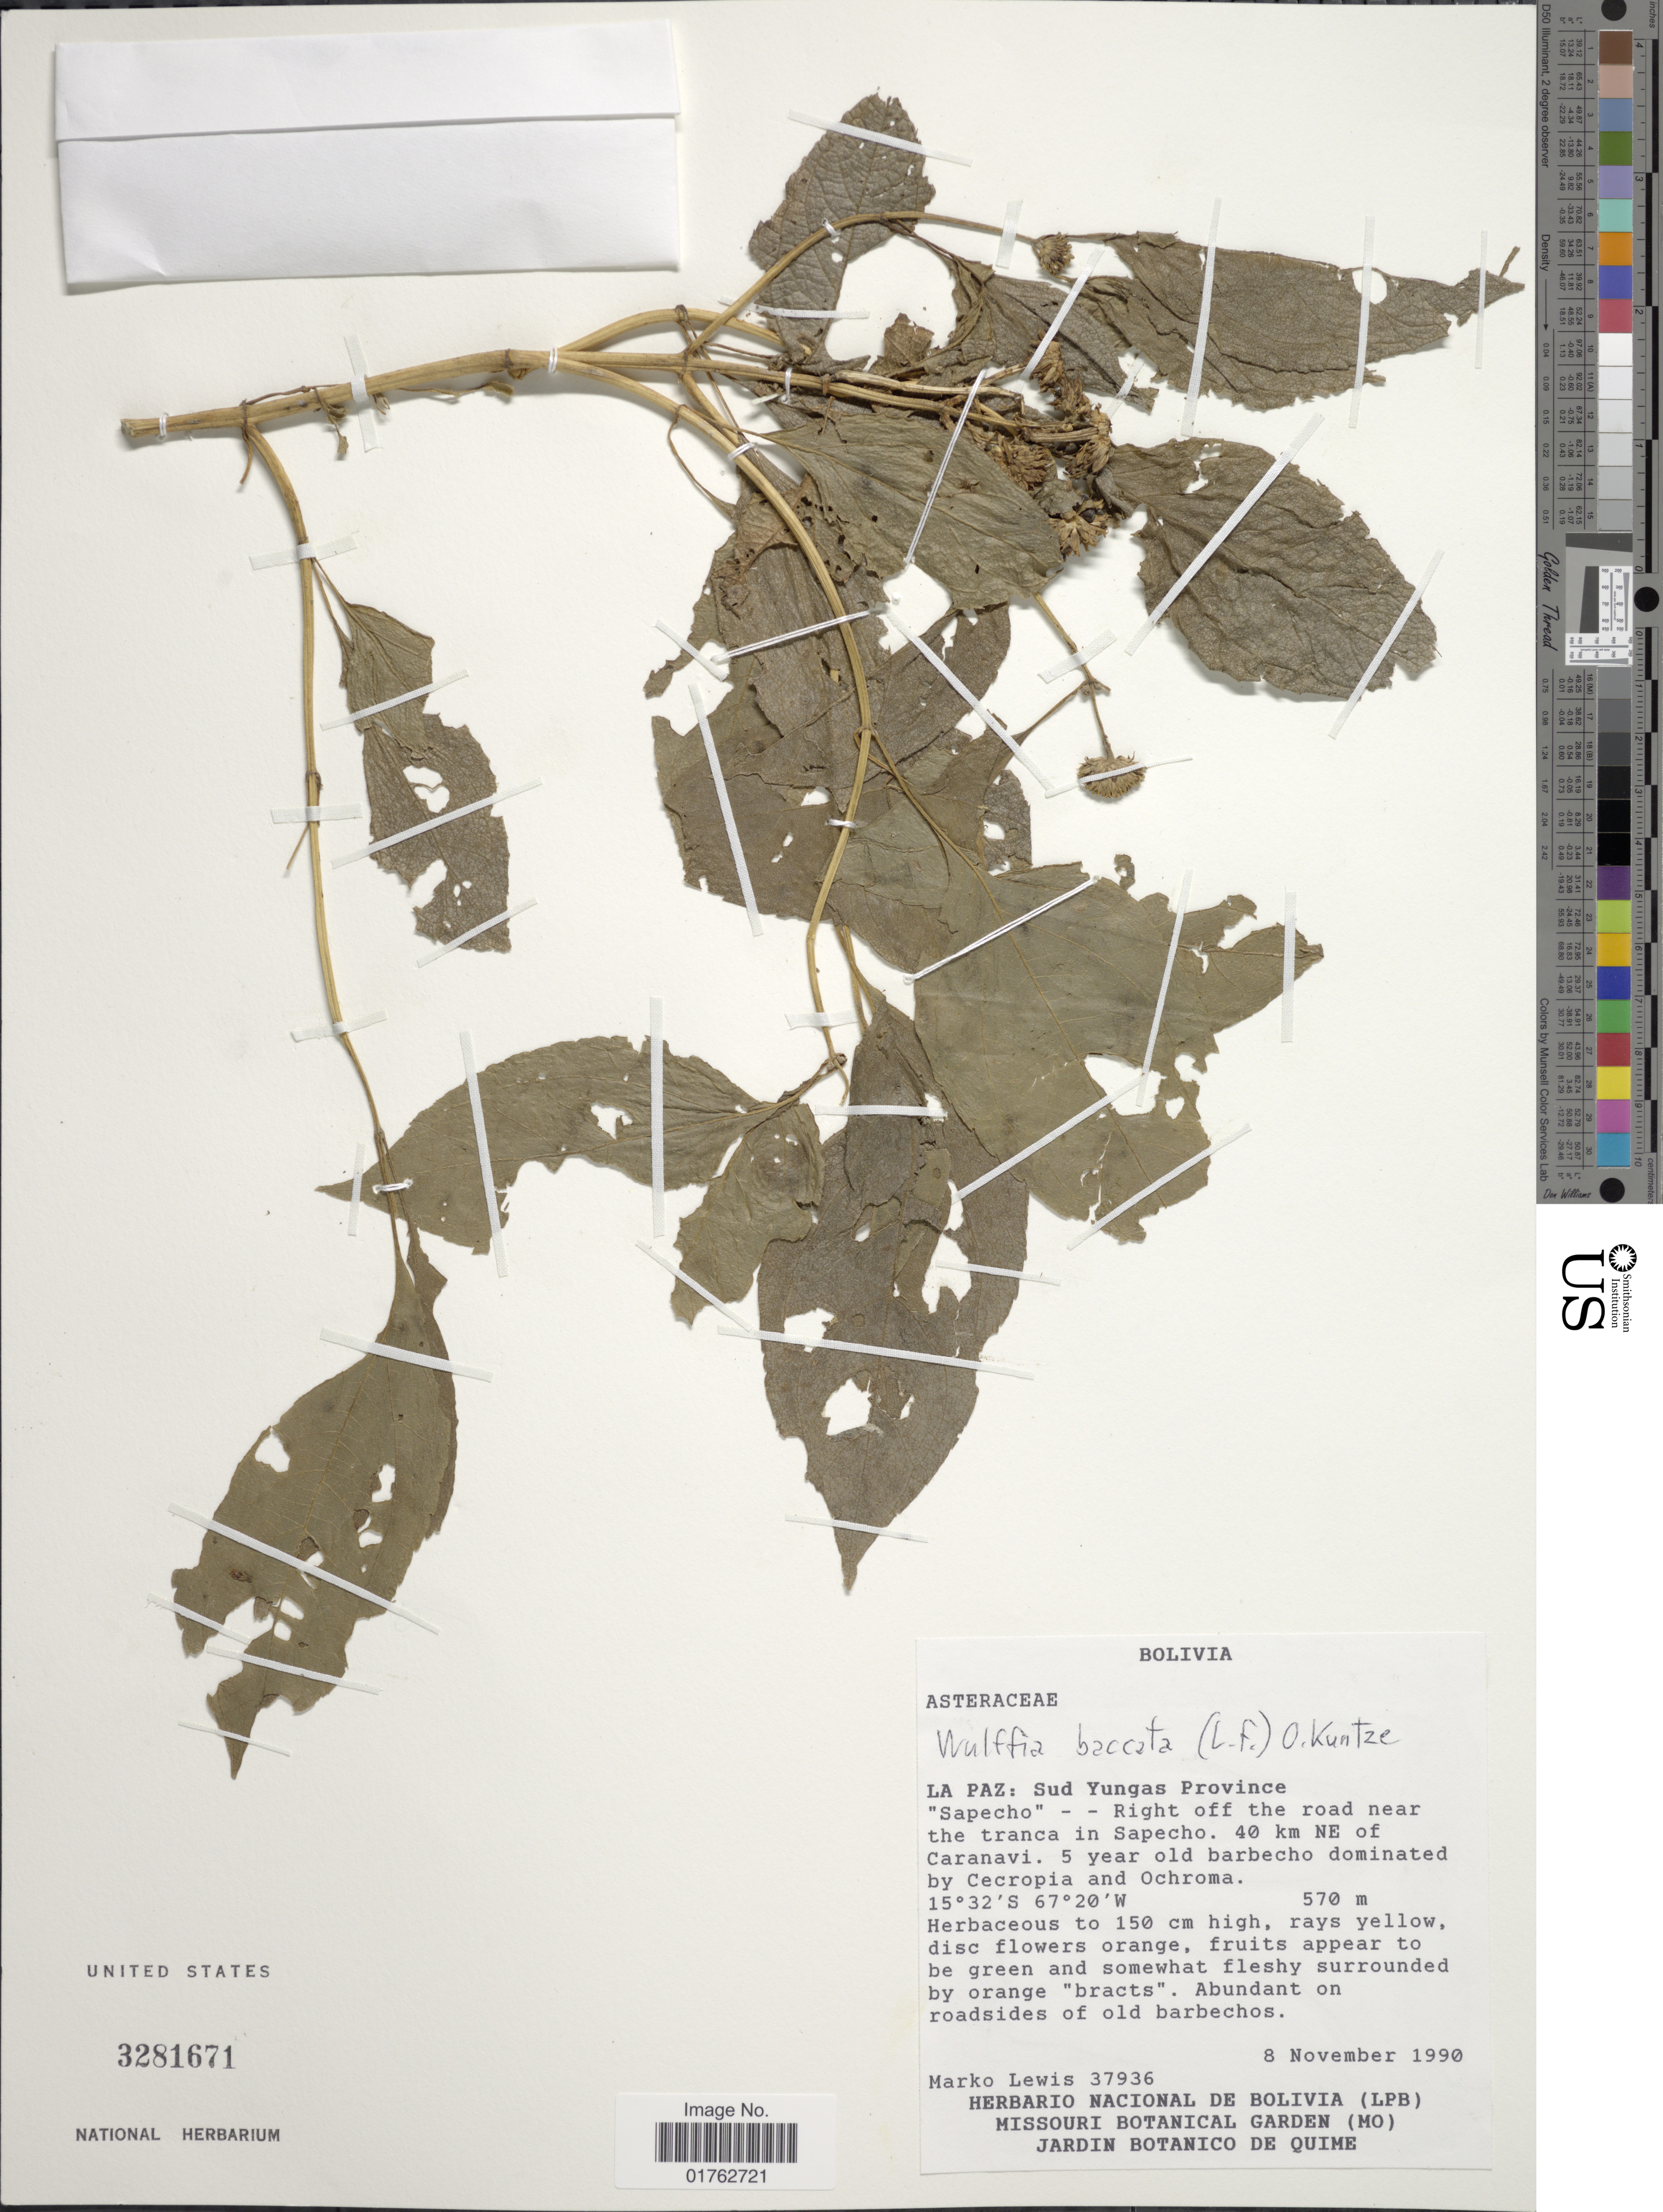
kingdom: Plantae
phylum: Tracheophyta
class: Magnoliopsida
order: Asterales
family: Asteraceae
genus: Wulffia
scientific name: Wulffia baccata var. baccata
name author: (L.) Kuntze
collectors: M. A. Lewis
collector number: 37936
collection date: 1990-11-08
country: Bolivia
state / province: La Paz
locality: Sud Yungas Province, "Sapecho" - - Right off the road near the tranca in Sapecho, 40 km NE of Caranavi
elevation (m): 570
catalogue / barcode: US 3281671